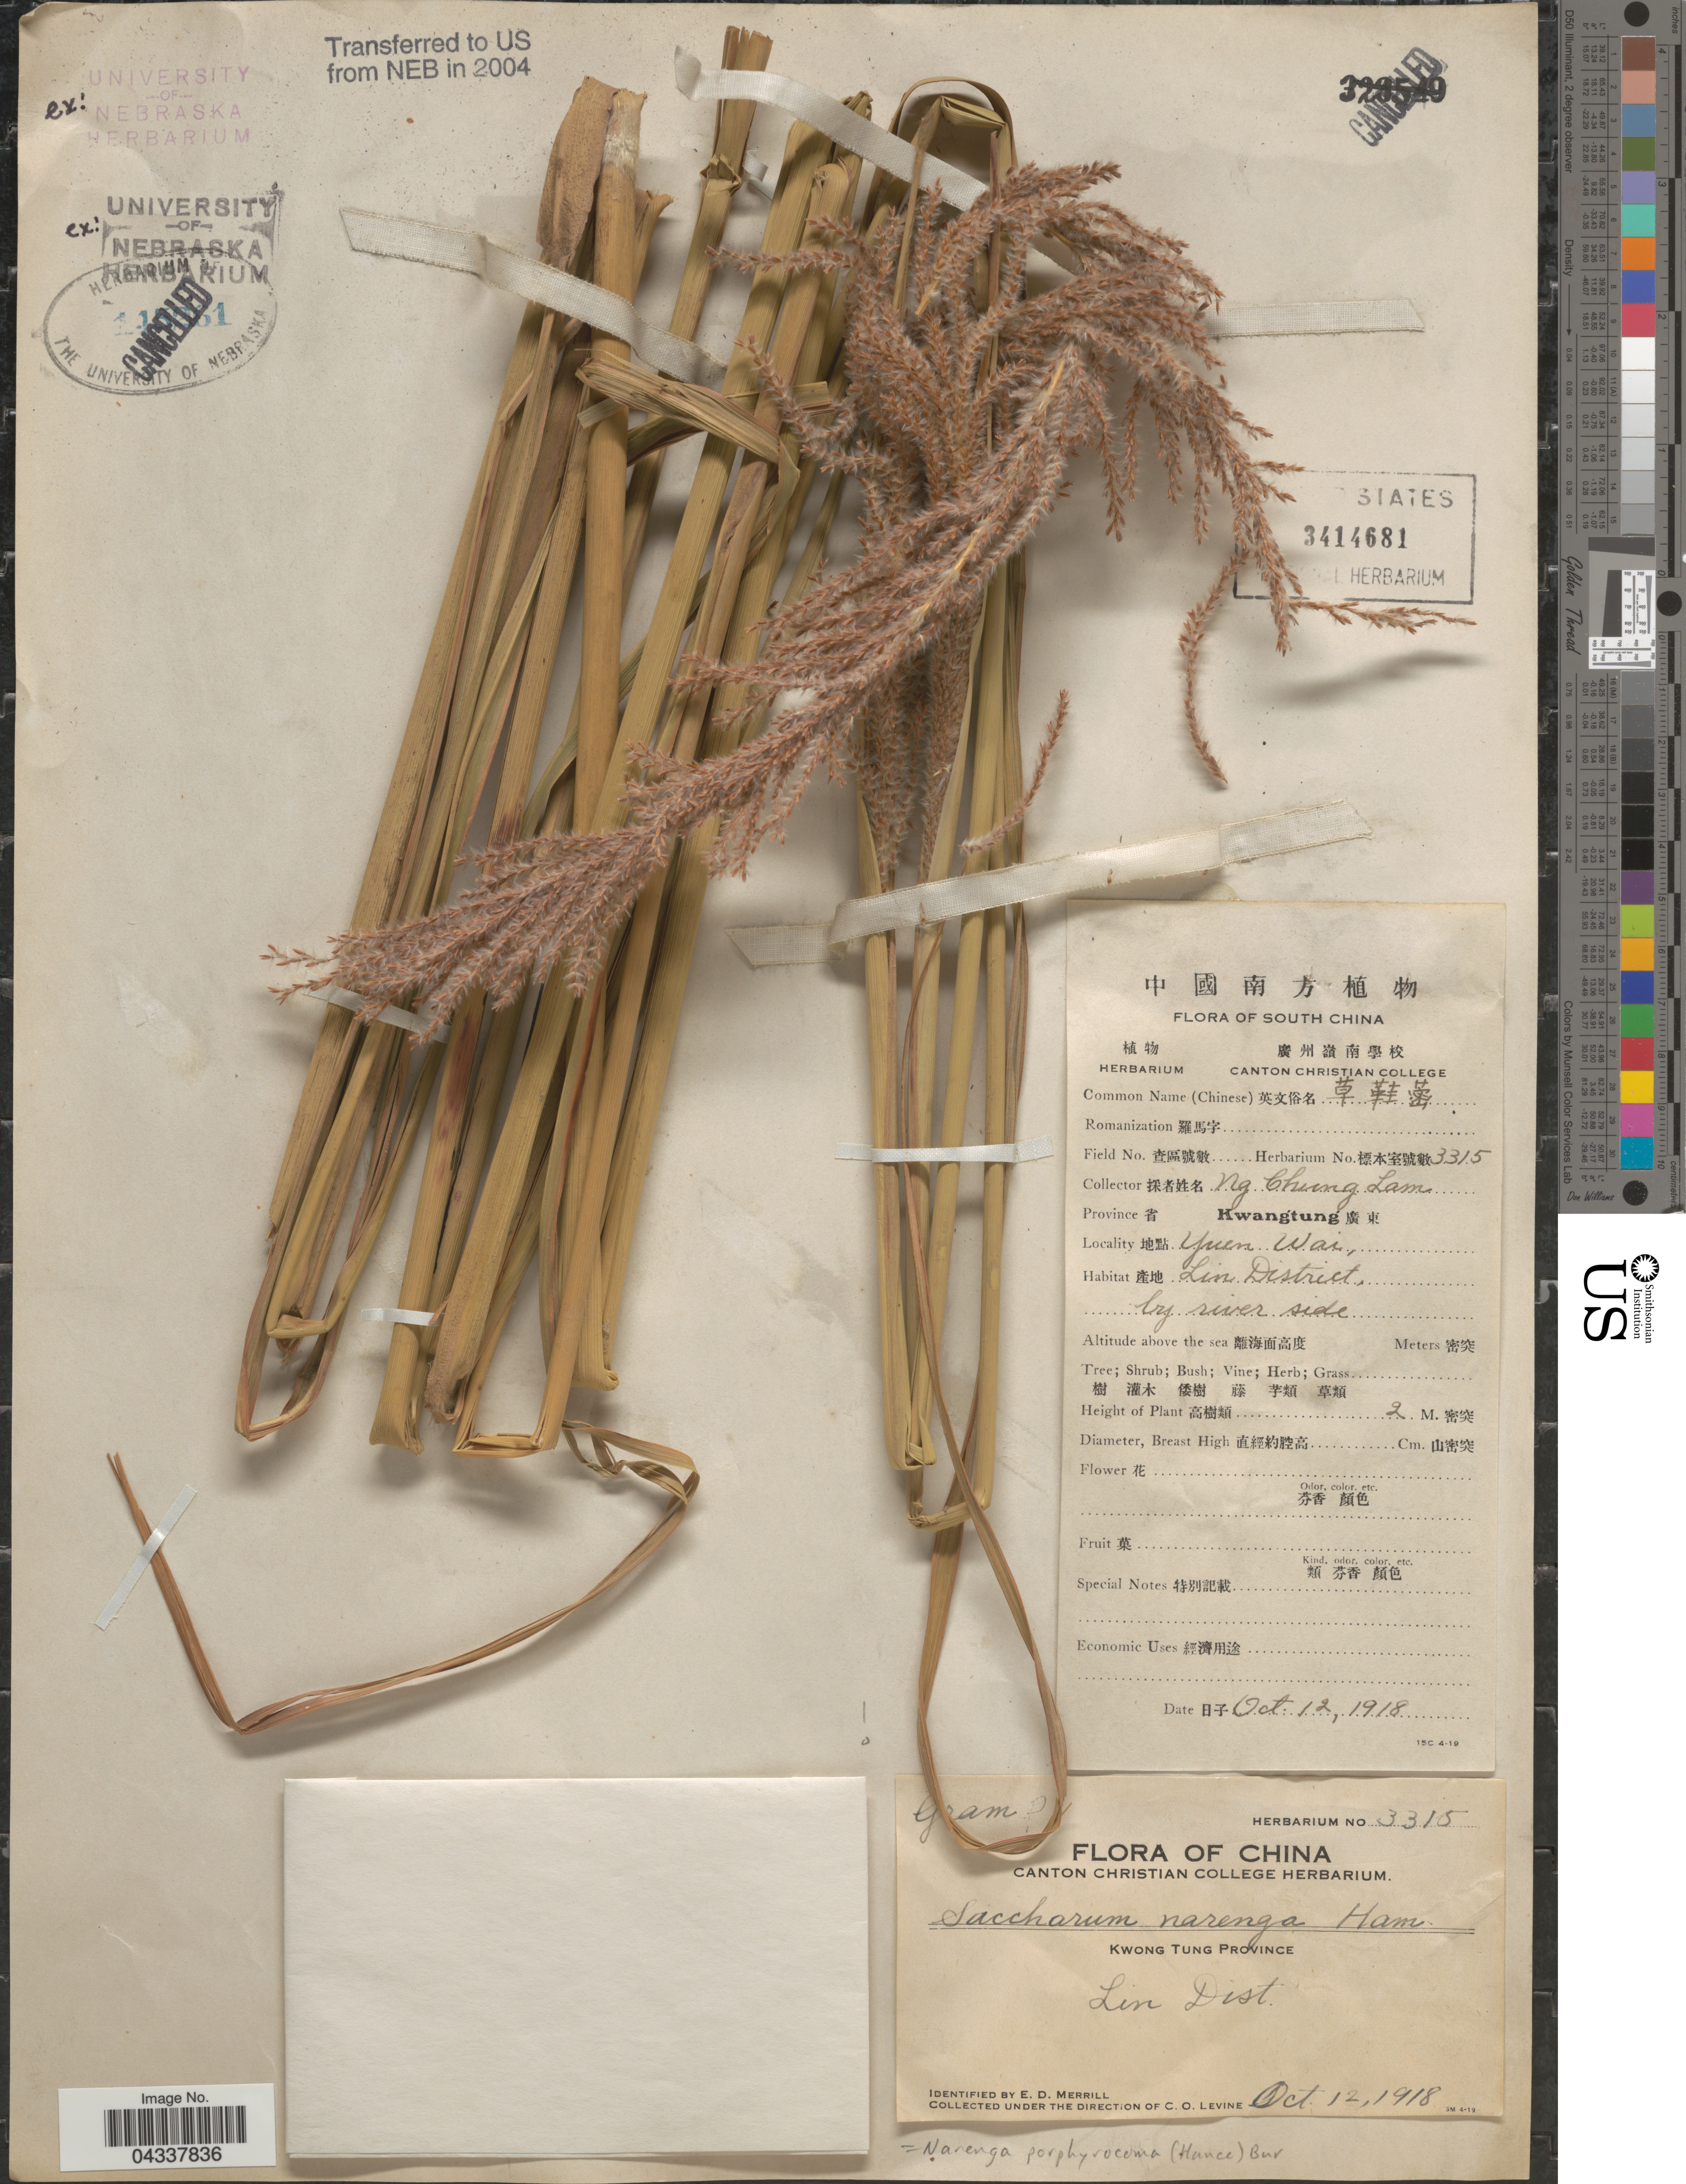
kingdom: Plantae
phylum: Tracheophyta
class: Liliopsida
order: Poales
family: Poaceae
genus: Narenga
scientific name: Narenga porphyrocoma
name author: (Hance) Bor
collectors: N. C. Lam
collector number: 3315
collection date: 1918-10-12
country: China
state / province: Guangdong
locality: South China. Province [Foreign script] Kwangtung [Foreign script]. Yuen Wai, Lin District by river side.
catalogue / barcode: US 3414681